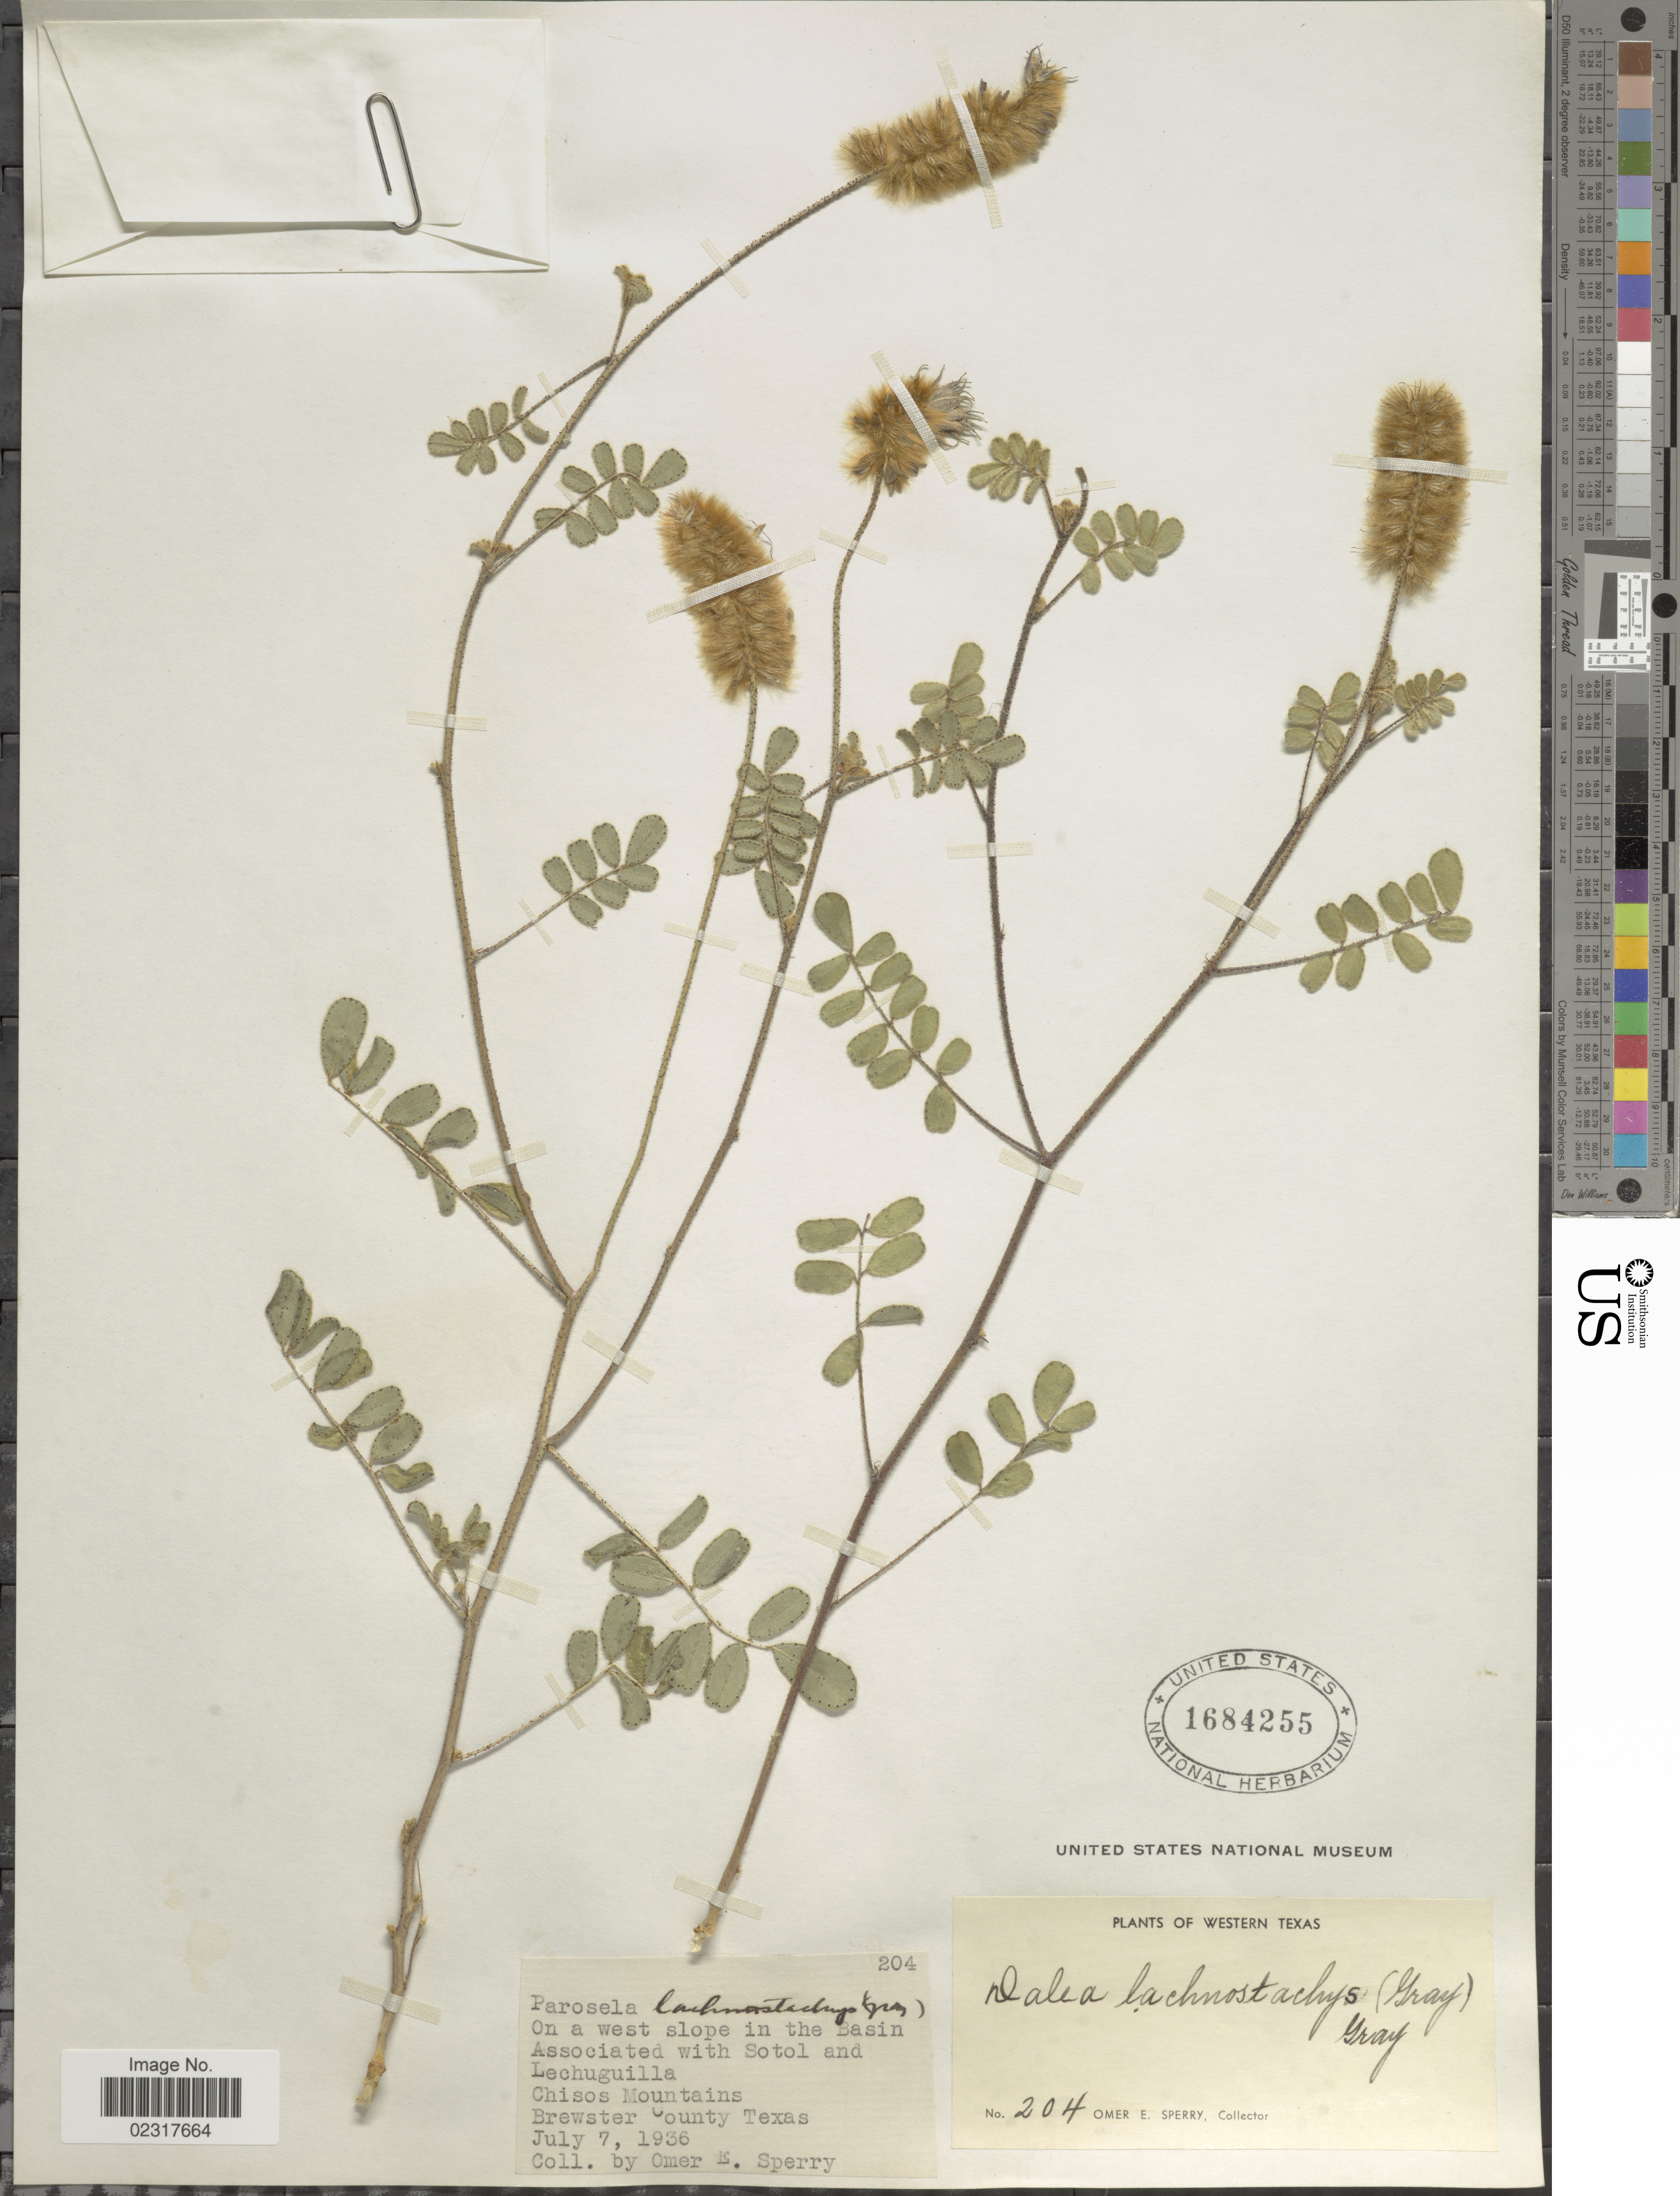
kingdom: Plantae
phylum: Tracheophyta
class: Magnoliopsida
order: Fabales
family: Fabaceae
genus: Dalea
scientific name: Dalea lachnostachys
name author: A. Gray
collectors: O. E. Sperry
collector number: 204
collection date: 1936-07-07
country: United States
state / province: Texas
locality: Western Texas, west slope in the Basin Associated with Sotol and Lechuguilla, Chisos Mountains, Brewster County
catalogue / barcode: US 1684255